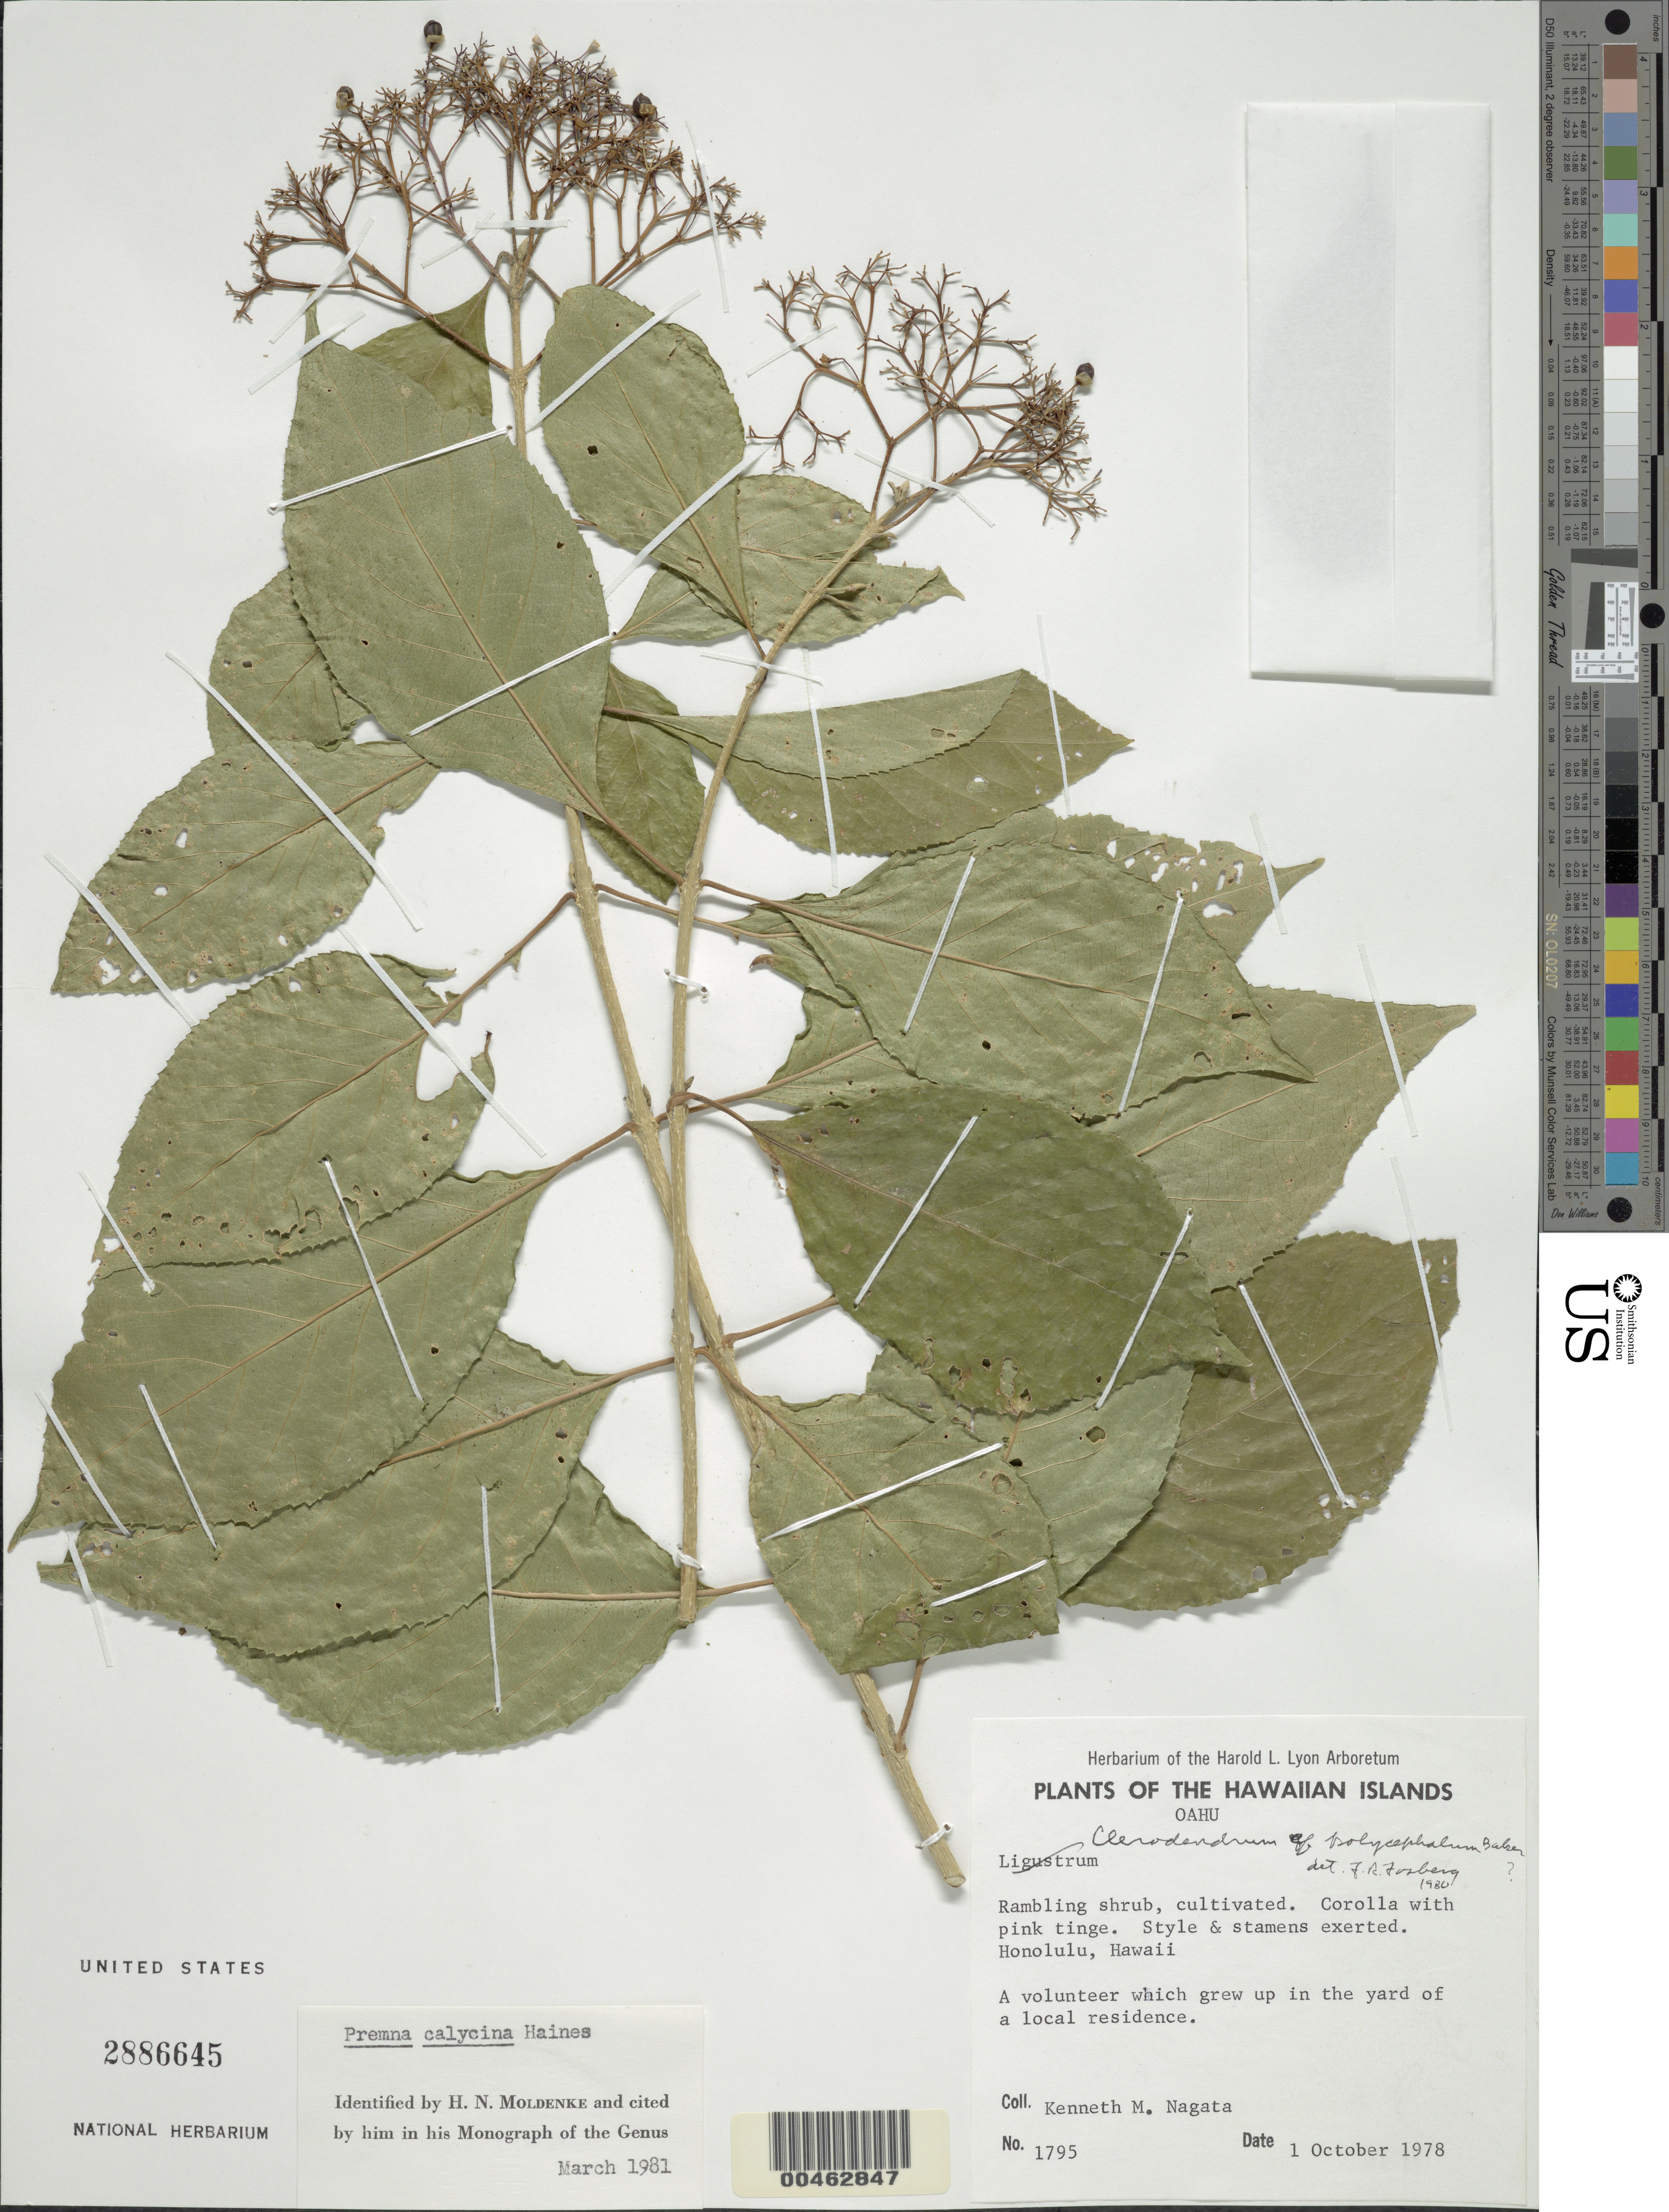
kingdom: Plantae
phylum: Tracheophyta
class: Magnoliopsida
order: Lamiales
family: Lamiaceae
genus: Premna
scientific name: Premna calycina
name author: Haines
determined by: Moldenke, H. N.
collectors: K. Nagata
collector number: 1795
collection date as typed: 1 Oct 1978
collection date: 1978-10-01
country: United States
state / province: Hawaii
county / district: Honolulu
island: Oahu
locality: Honolulu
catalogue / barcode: US 2886645